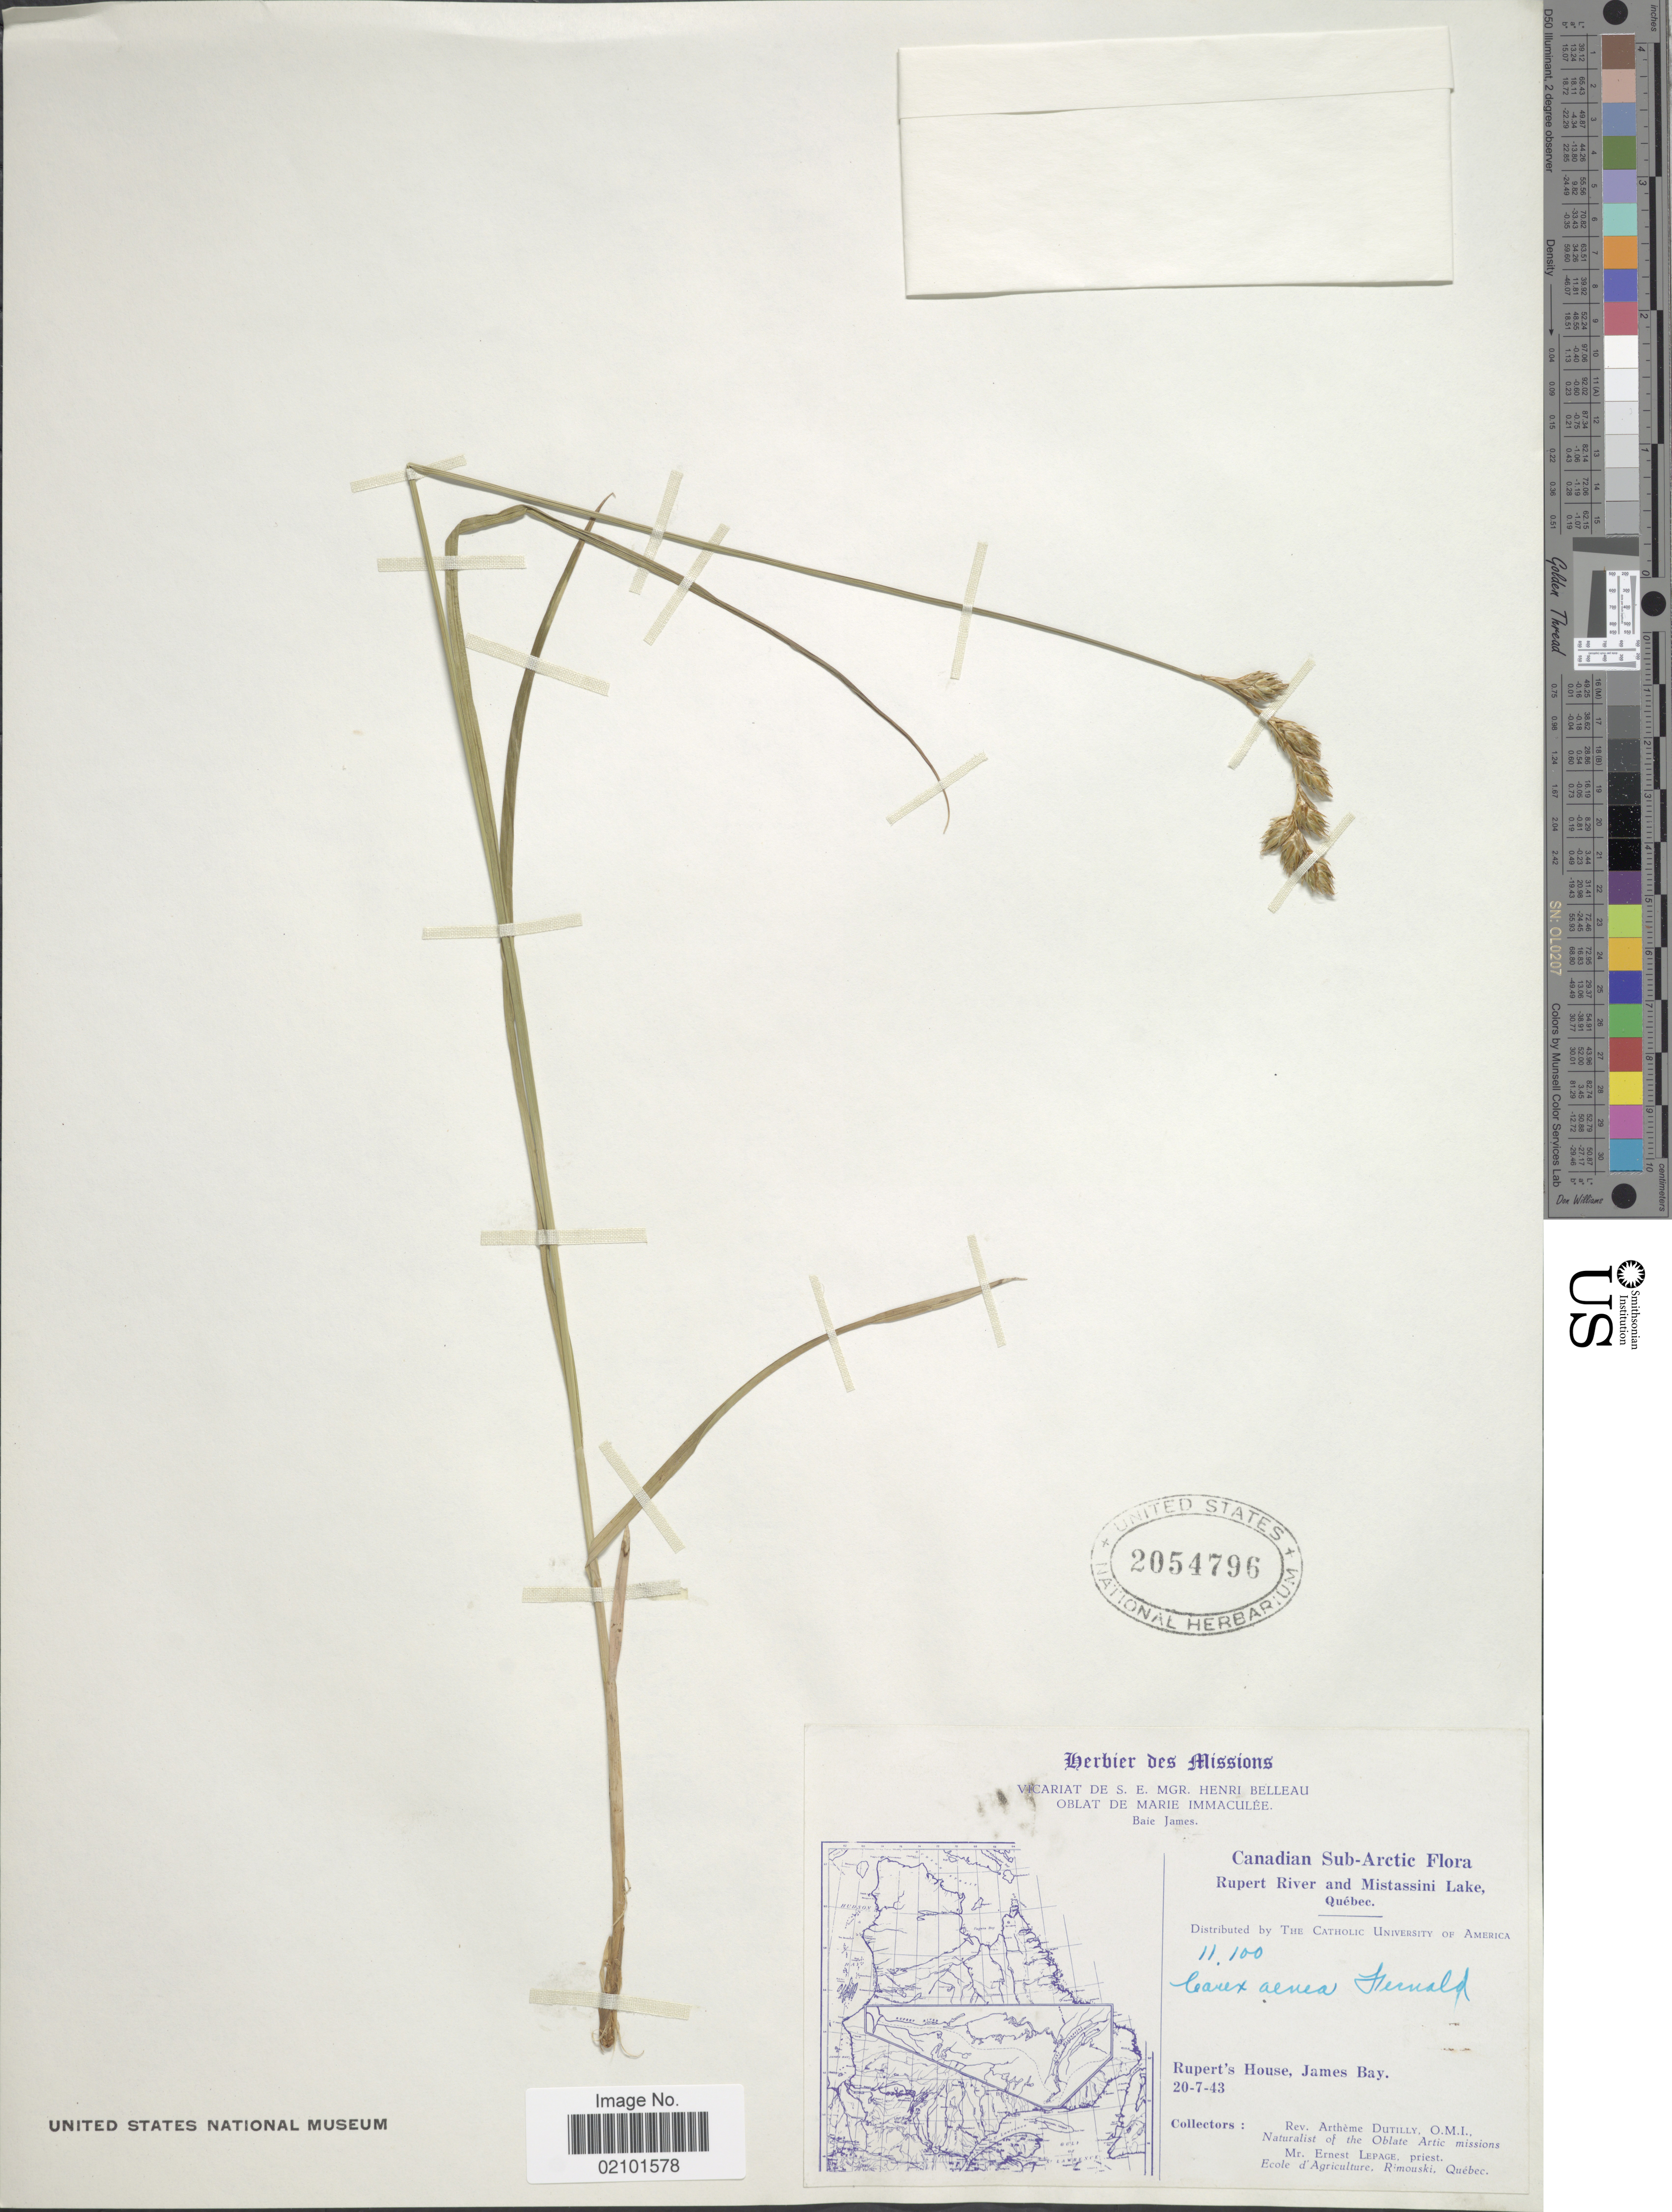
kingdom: Plantae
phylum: Tracheophyta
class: Liliopsida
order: Poales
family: Cyperaceae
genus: Carex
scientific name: Carex foenea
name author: Willd.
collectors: A. Dutilly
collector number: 11100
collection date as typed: Transcribed d/m/y: 20/7/43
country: Canada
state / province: Quebec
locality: Canadian Sub-Arctic, Rupert River and Mistassini Lake, Quebec. Rupert's House, James Bay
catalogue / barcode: US 2054796